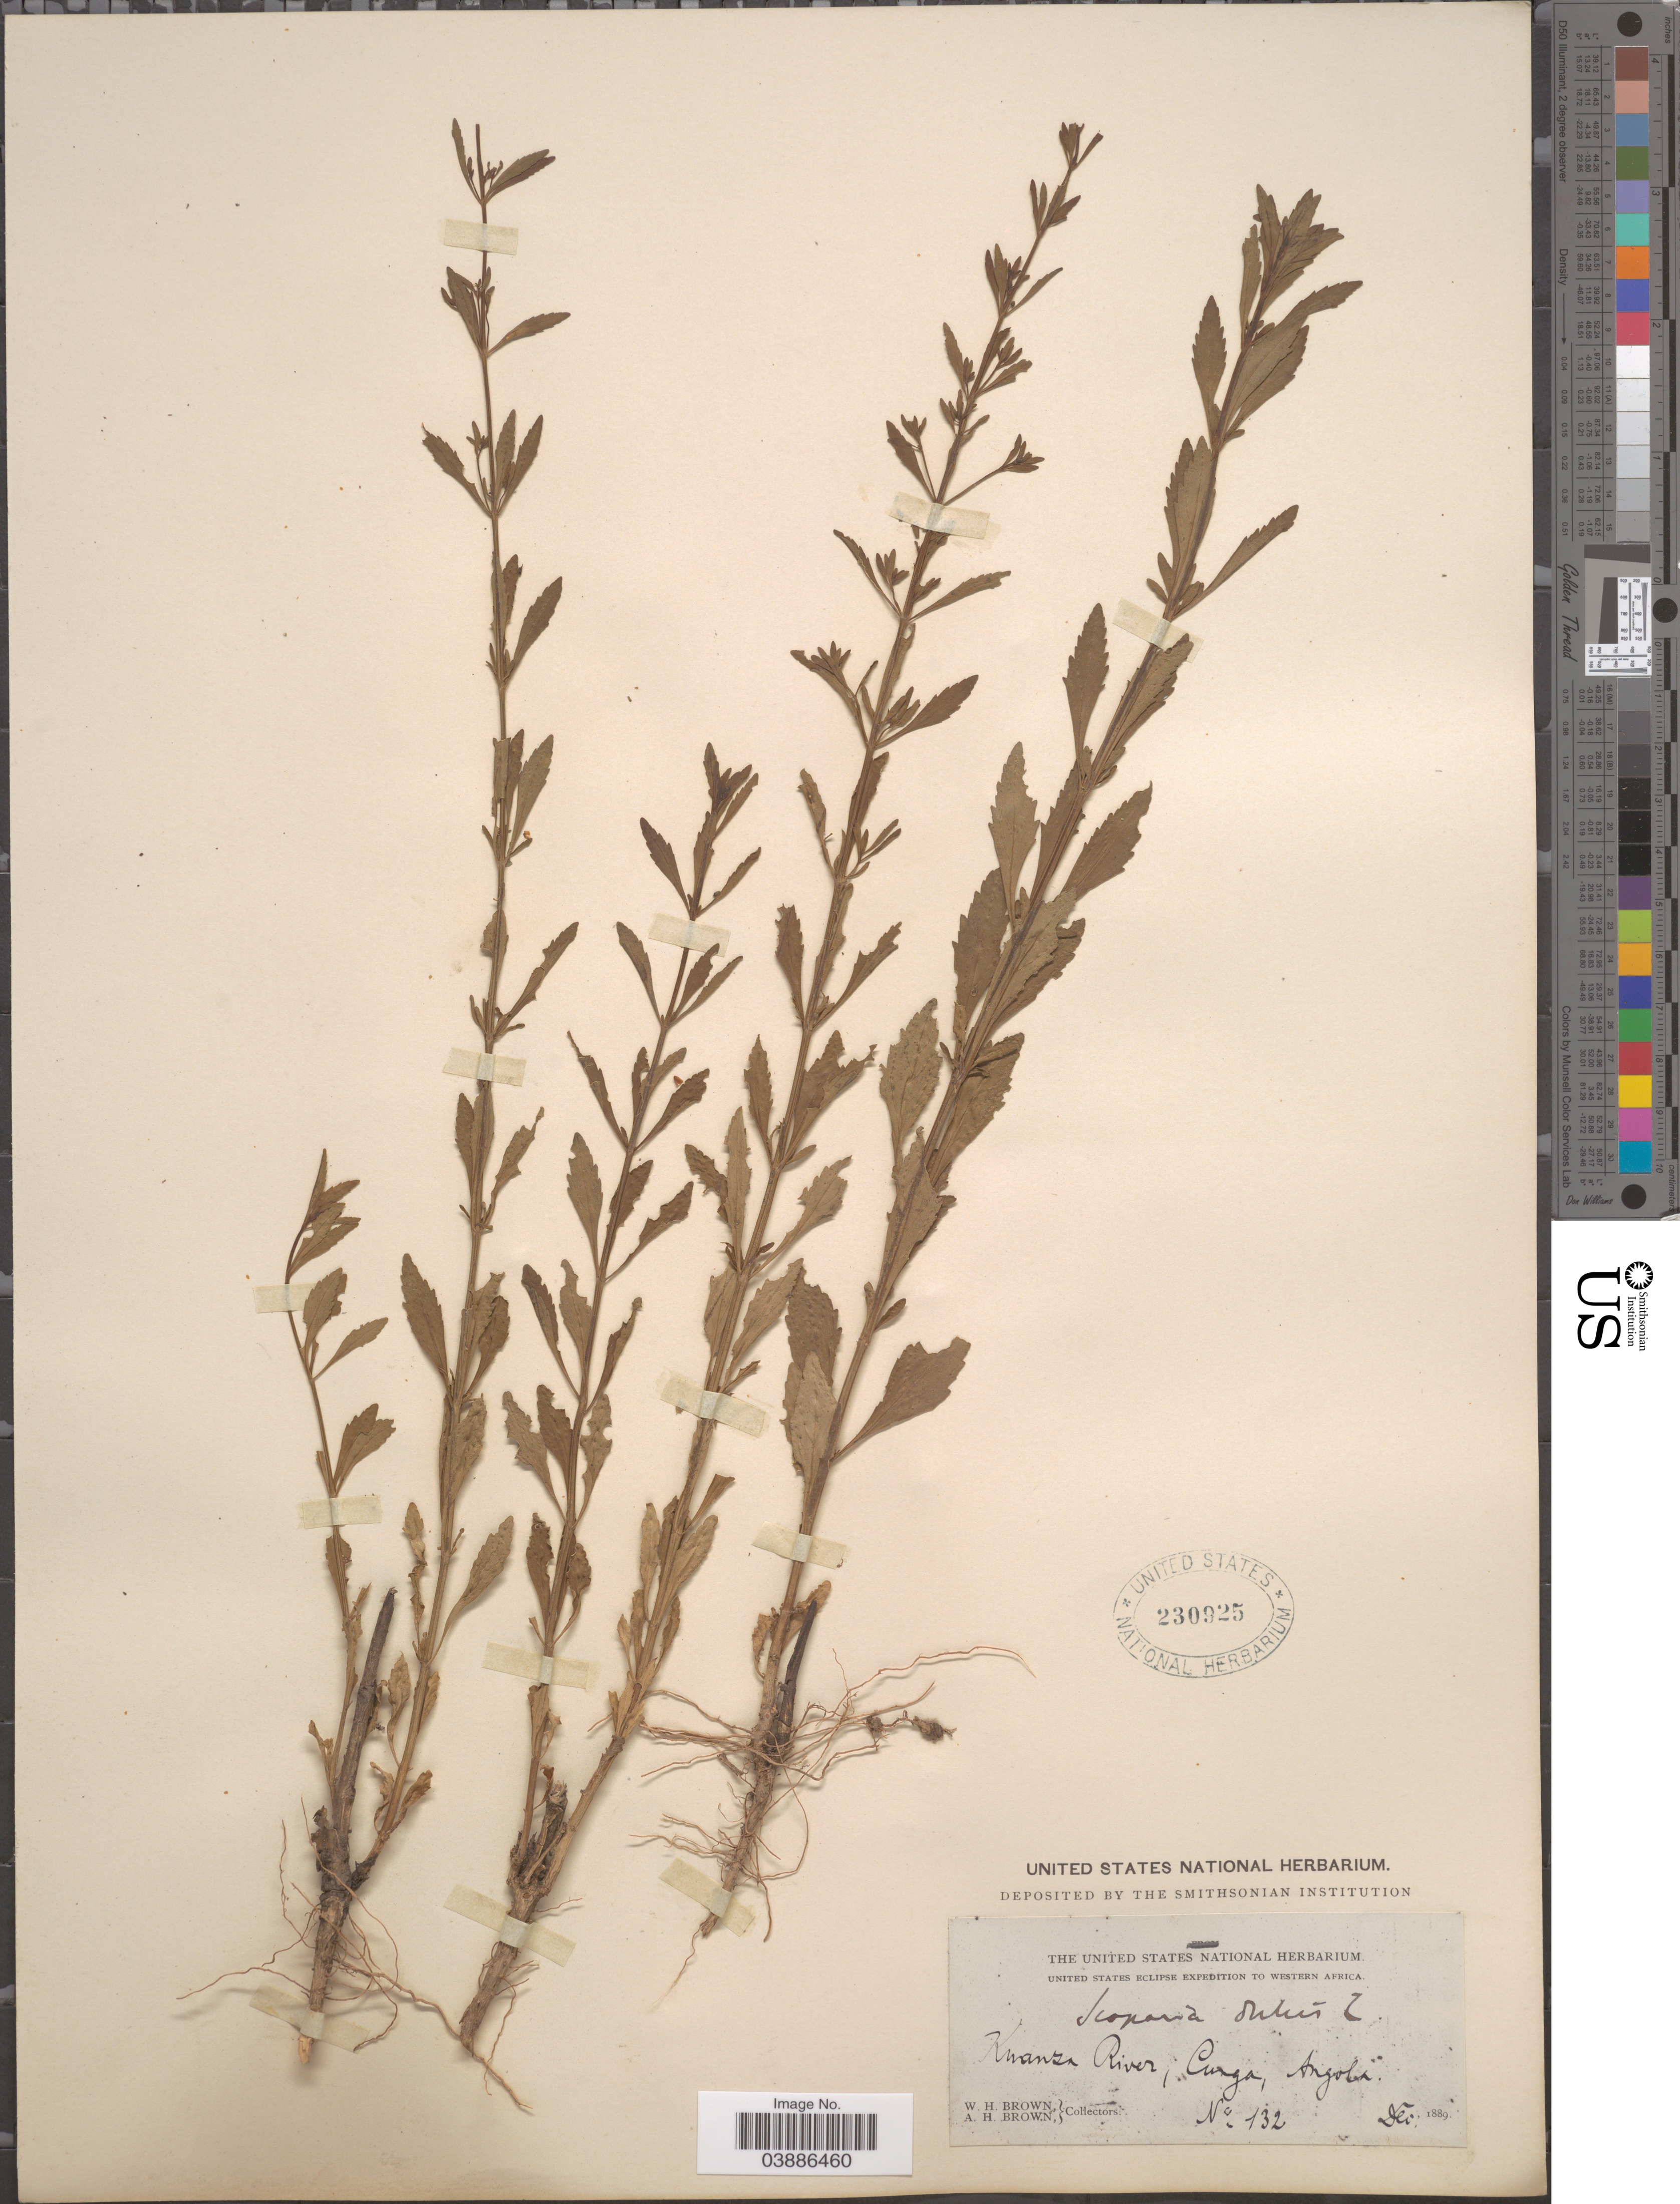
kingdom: Plantae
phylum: Tracheophyta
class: Magnoliopsida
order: Lamiales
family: Plantaginaceae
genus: Scoparia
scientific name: Scoparia dulcis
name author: L.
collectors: W. H. Brown & A. H. Brown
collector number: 132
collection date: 1889-12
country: Angola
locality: Western Africa. Kuanza River, Cunga, Angola.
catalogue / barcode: US 230925